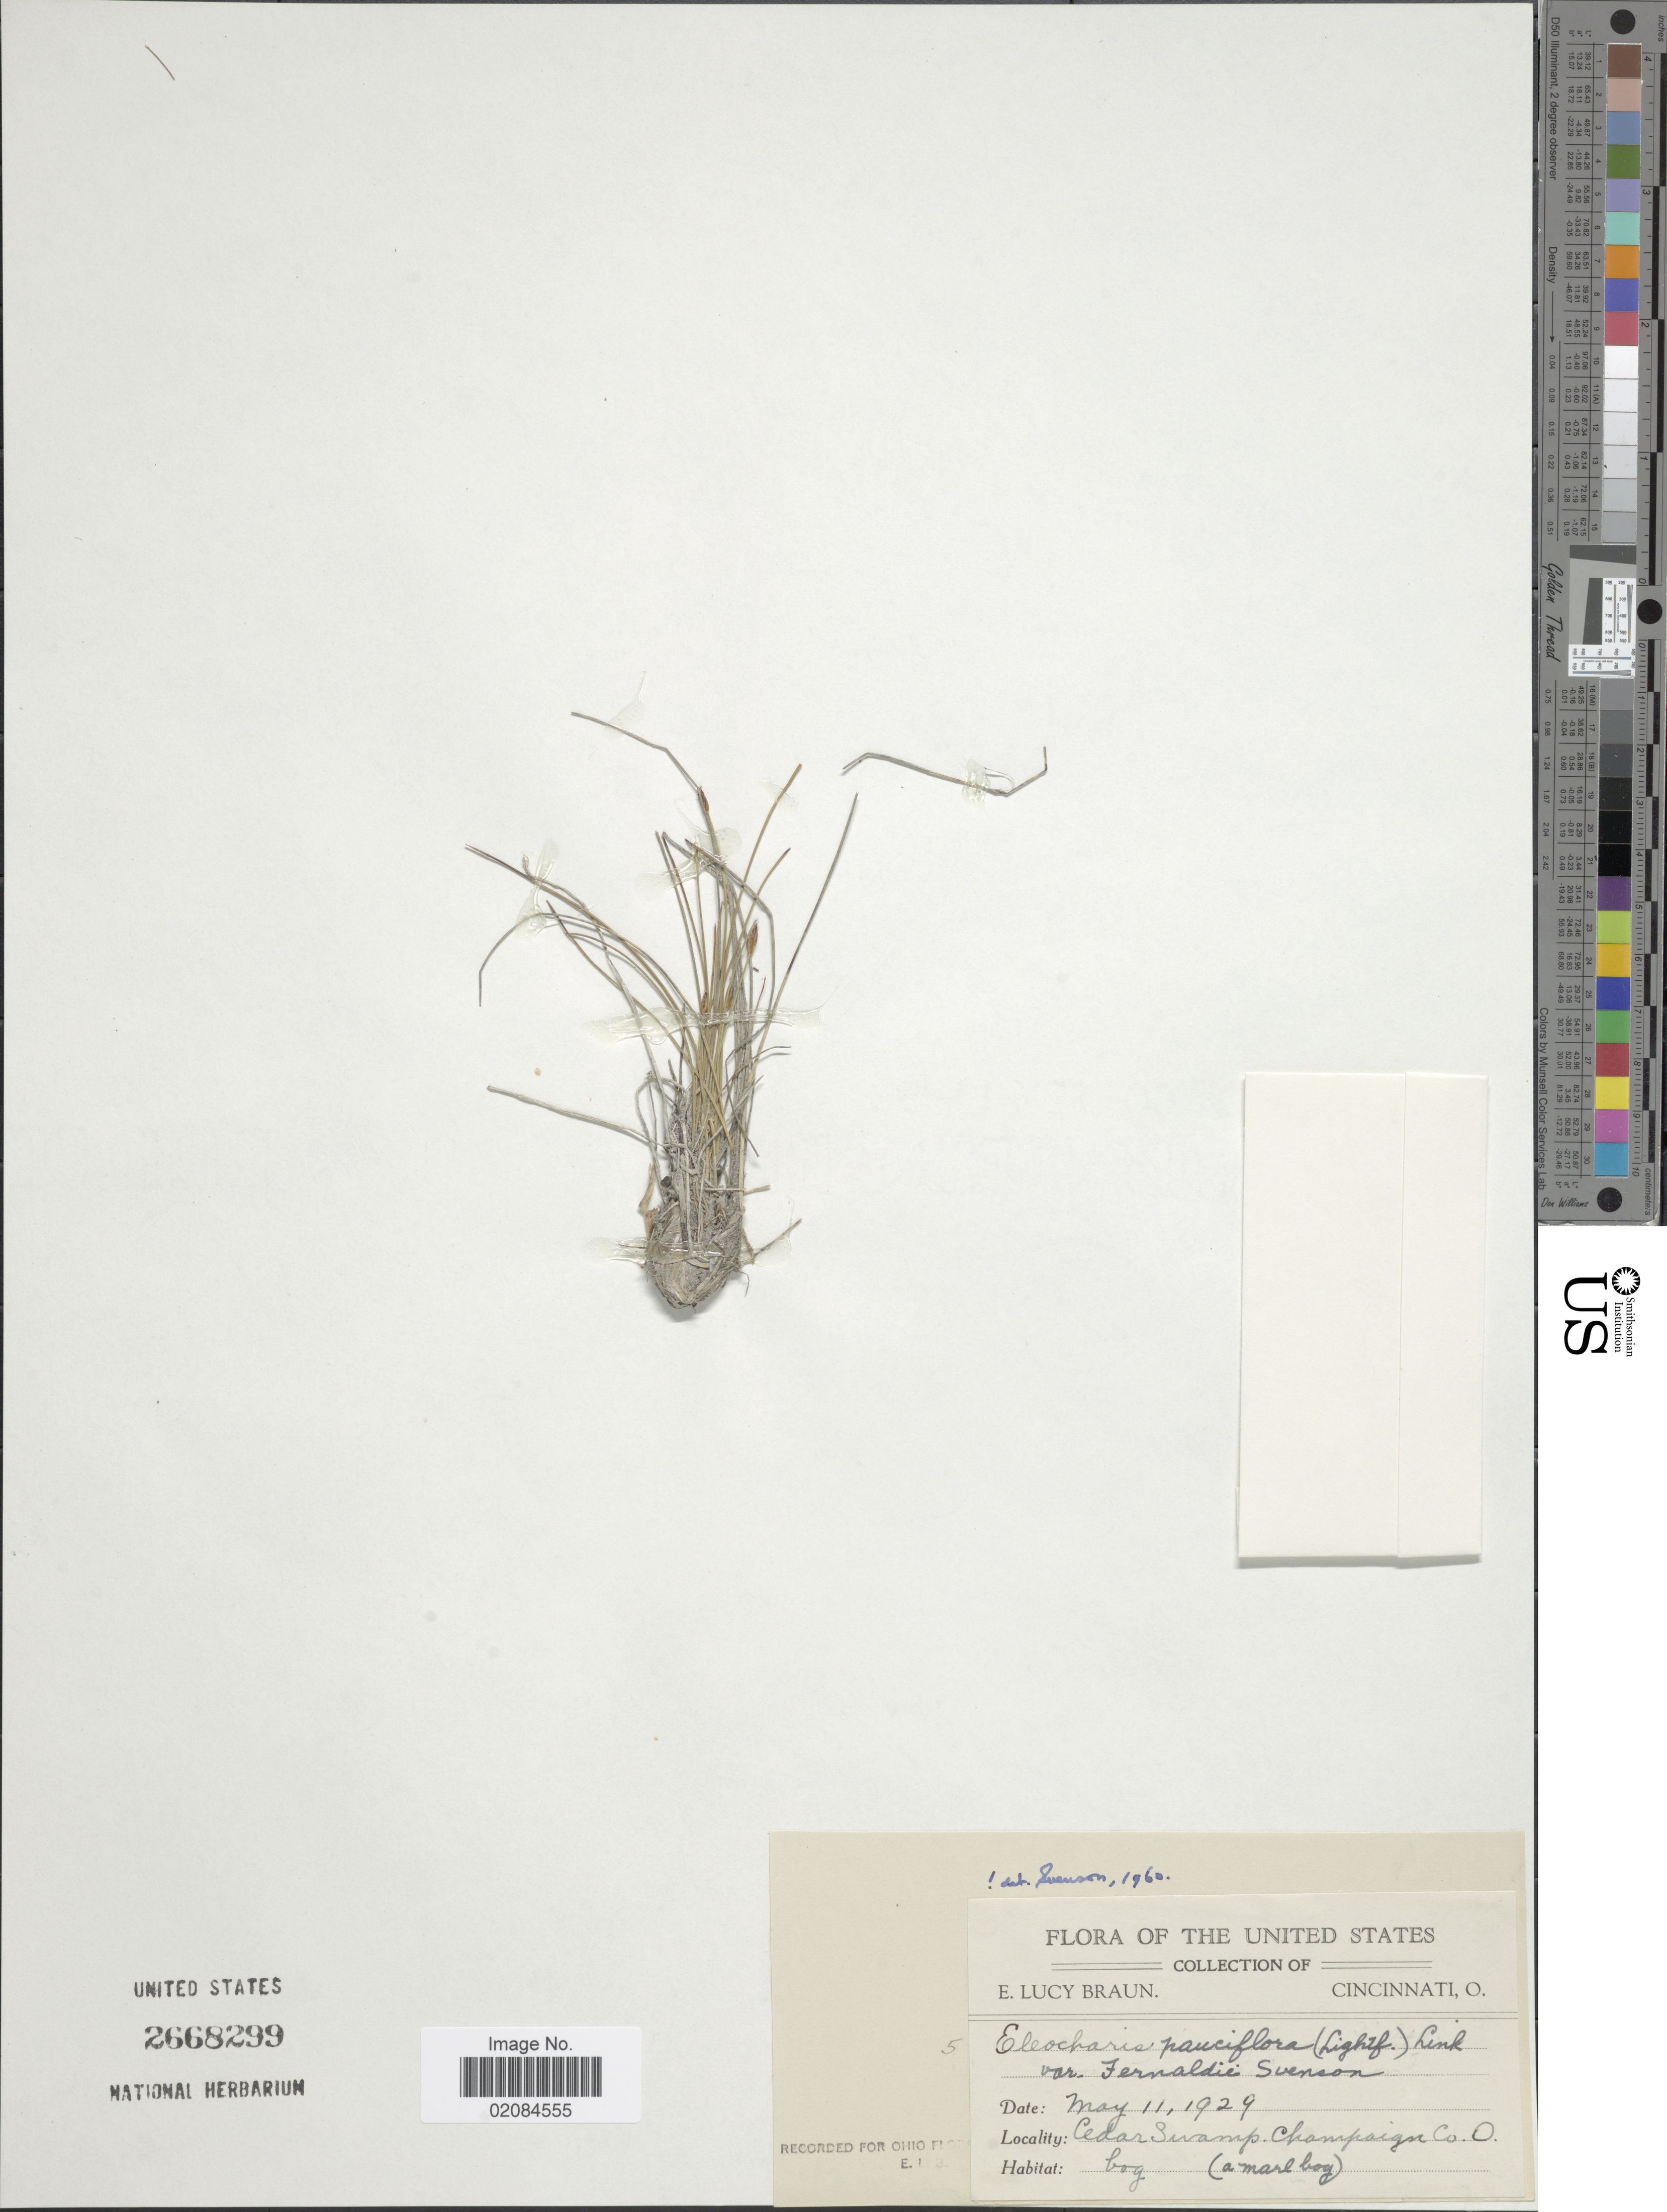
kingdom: Plantae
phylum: Tracheophyta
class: Liliopsida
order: Poales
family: Cyperaceae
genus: Eleocharis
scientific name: Eleocharis quinqueflora subsp. fernaldii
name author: (Svenson) Hultén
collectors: E. L. Braun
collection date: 1929-05-11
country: United States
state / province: Ohio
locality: Cedar Swamp, Champaign Co.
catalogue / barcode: US 2668299